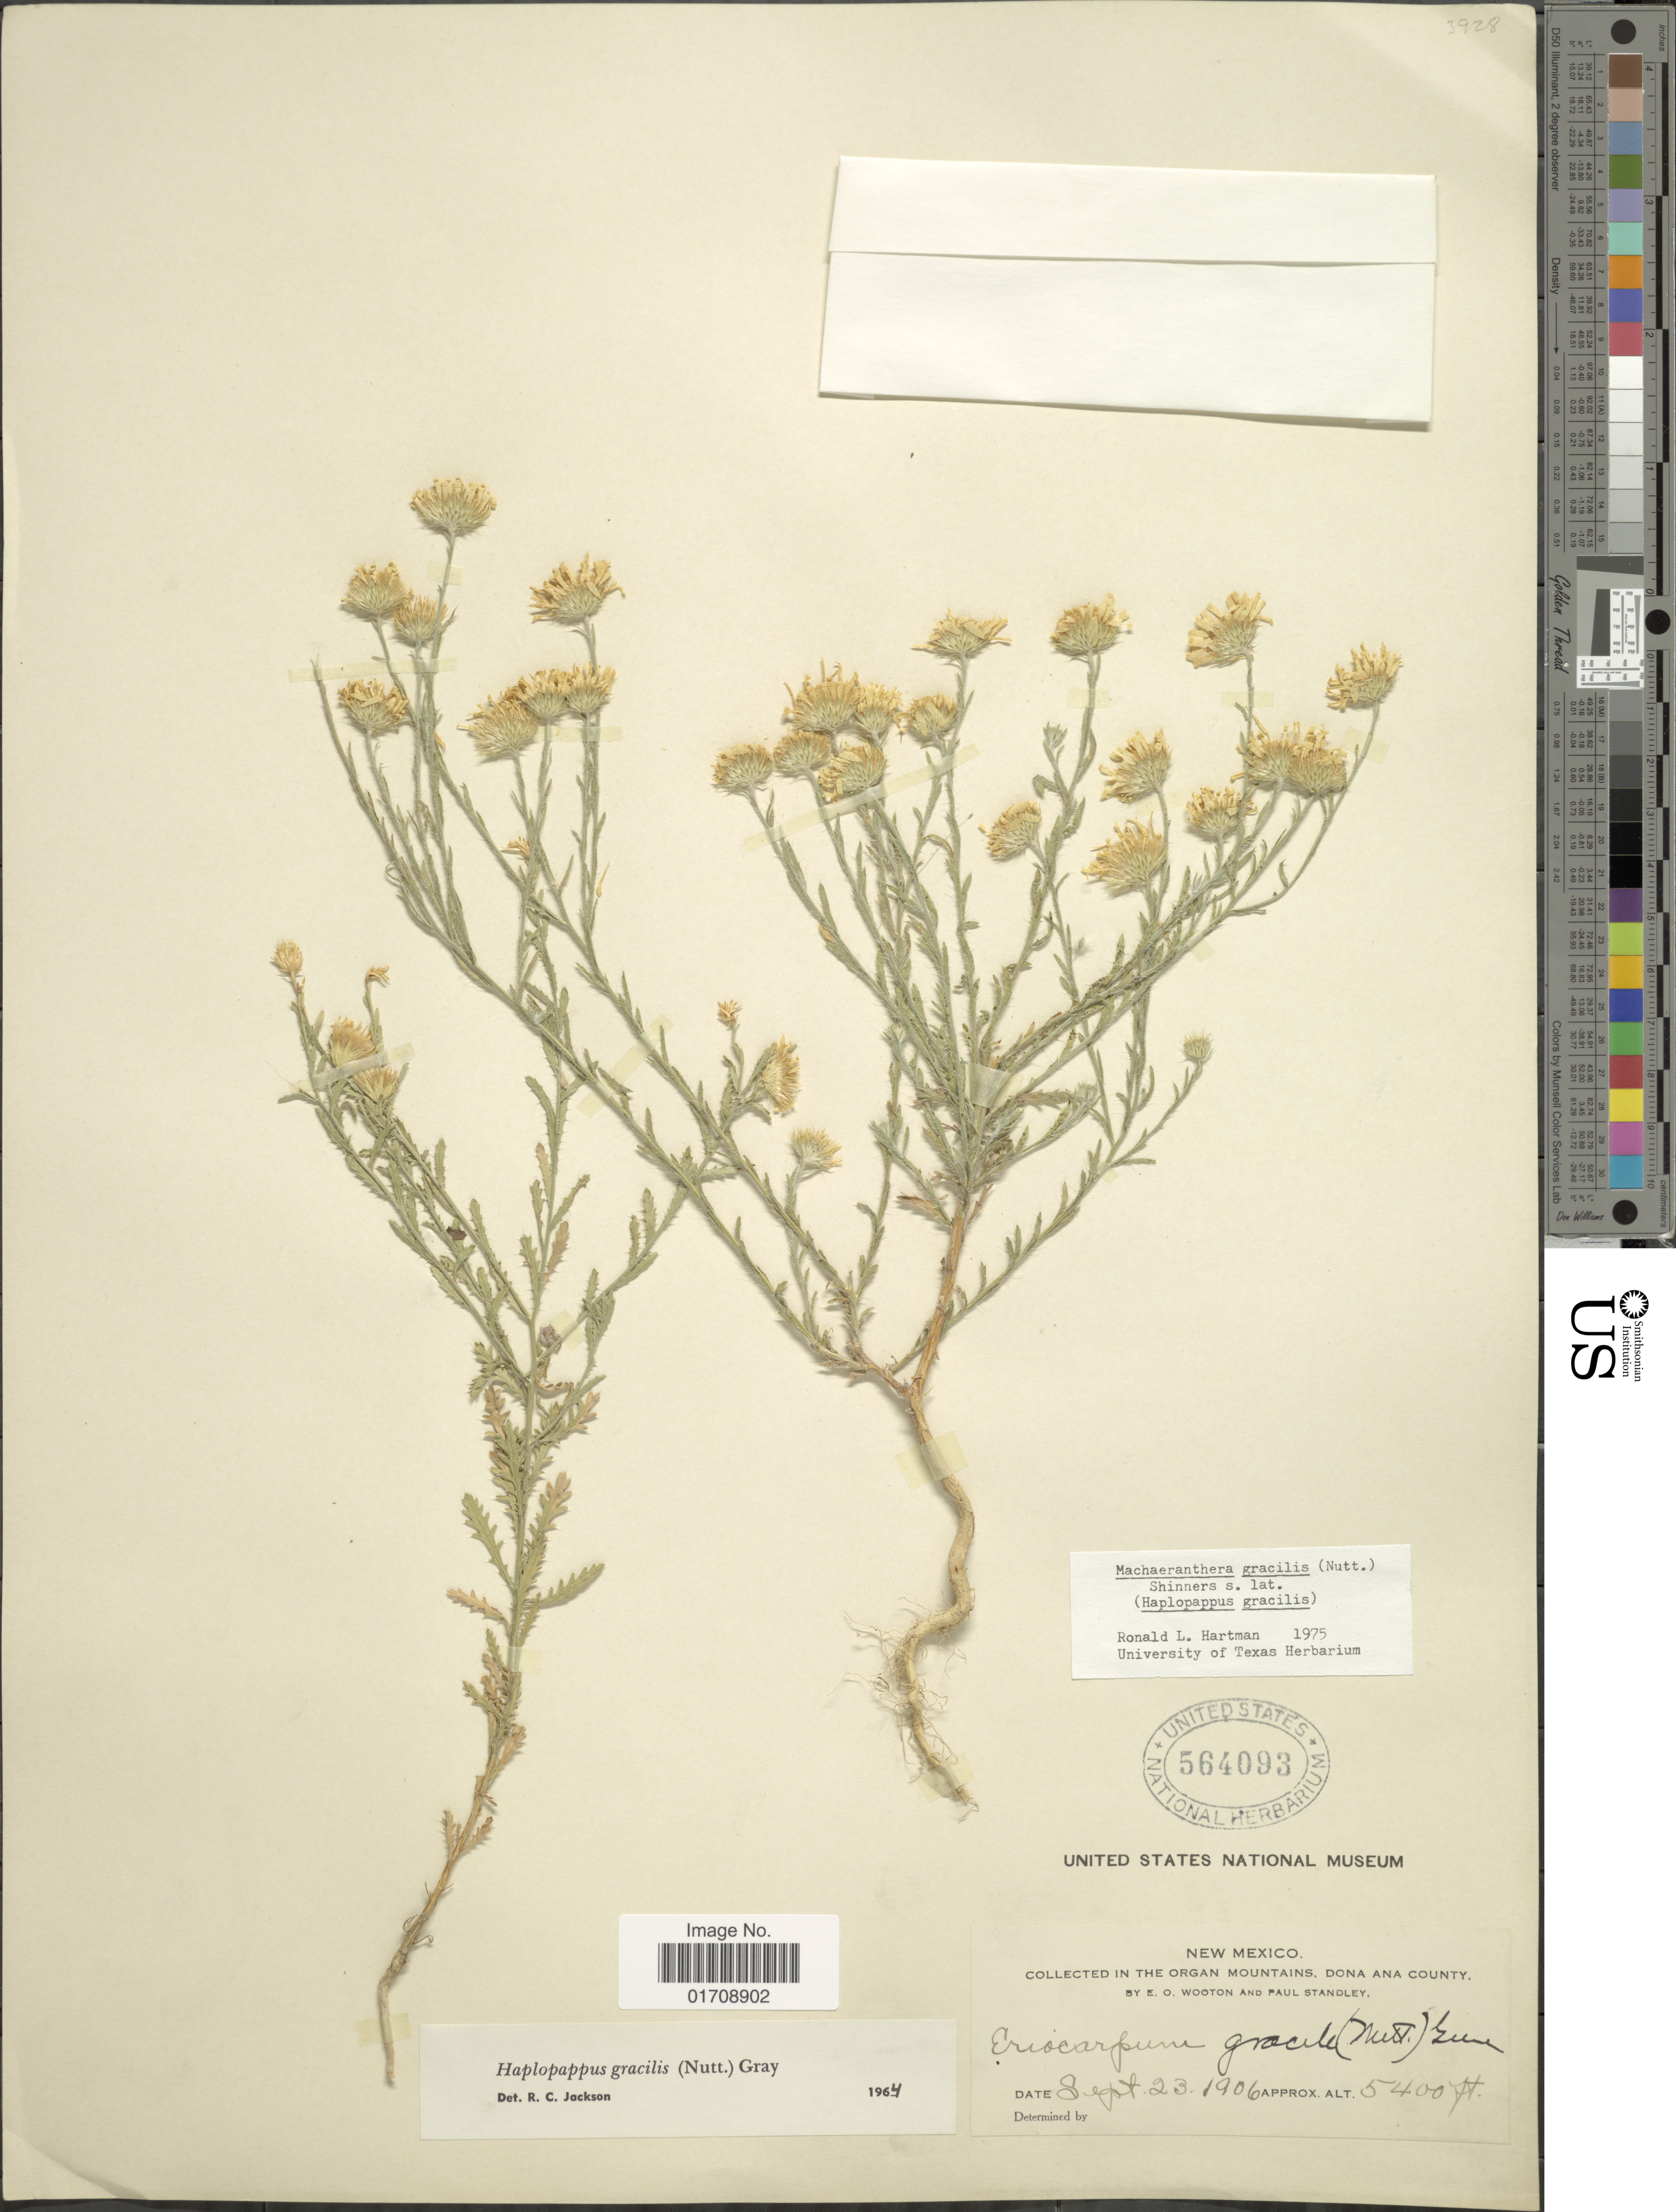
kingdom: Plantae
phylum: Tracheophyta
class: Magnoliopsida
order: Asterales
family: Asteraceae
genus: Machaeranthera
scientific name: Machaeranthera gracilis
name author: (Nutt.) Shinners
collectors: E. O. Wooton & P. C. Standley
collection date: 1906-09-23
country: United States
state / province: New Mexico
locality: Organ Mountains, Dona Ana County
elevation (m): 1646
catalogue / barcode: US 564093